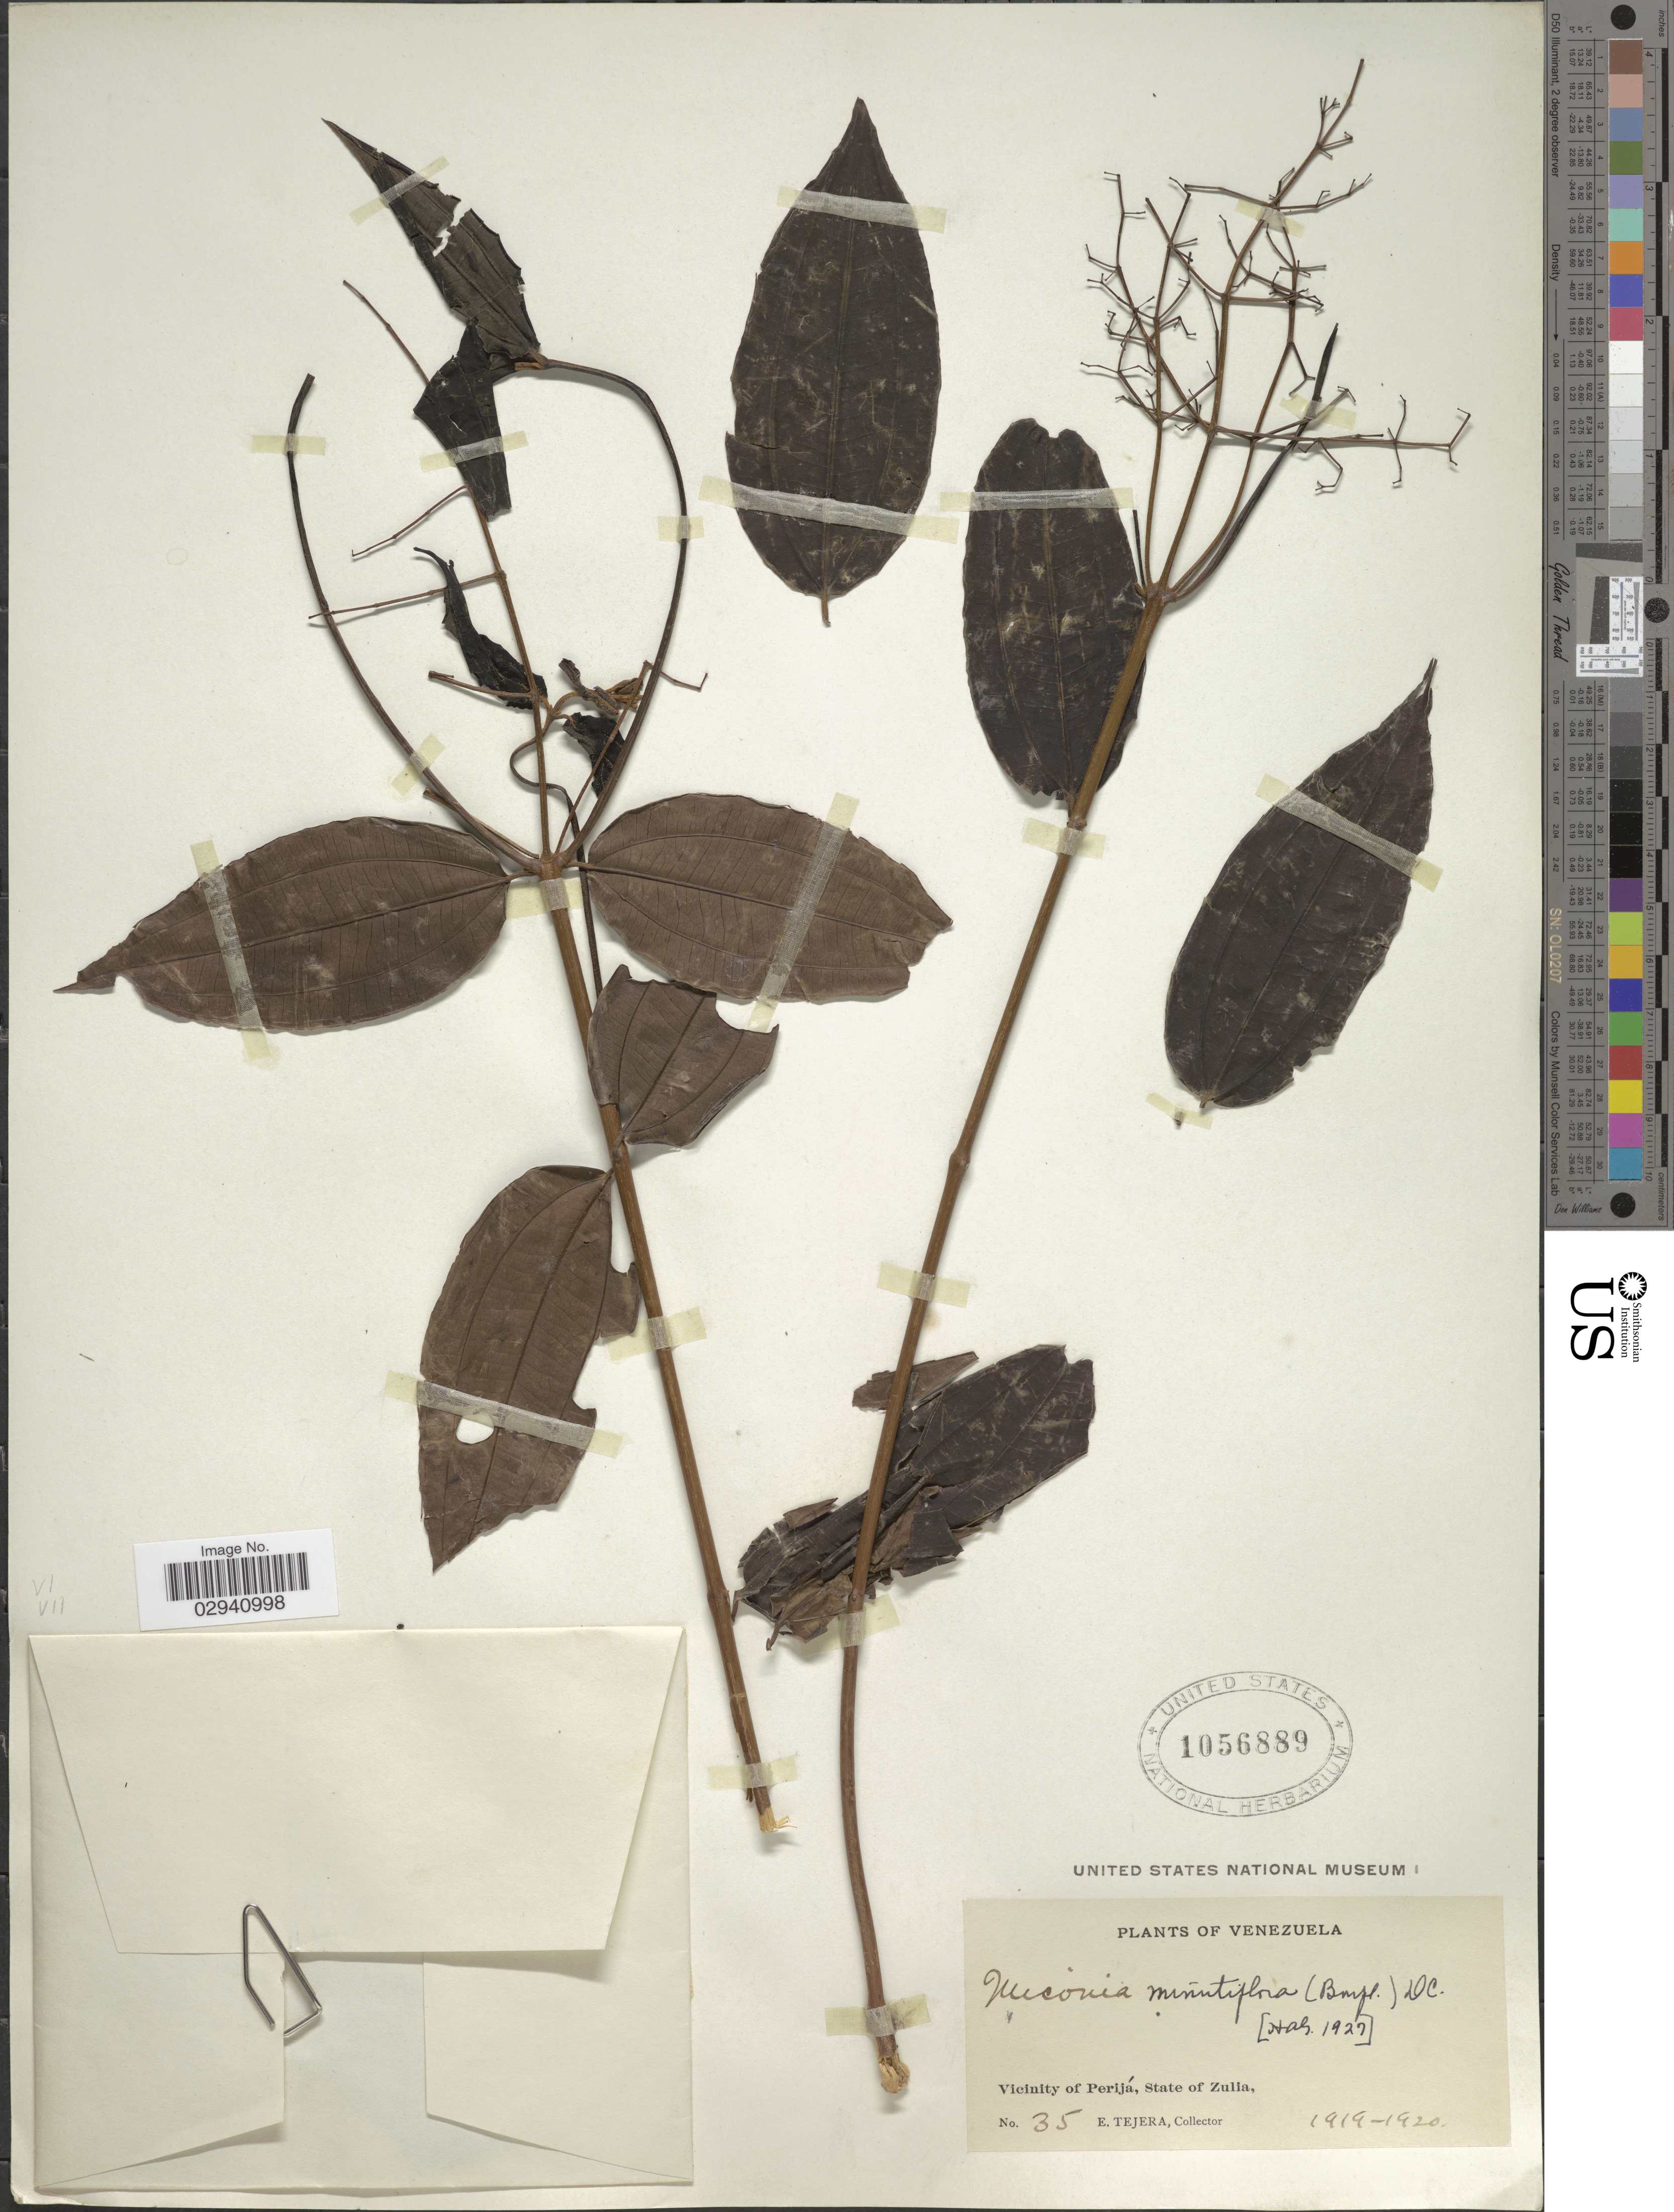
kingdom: Plantae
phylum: Tracheophyta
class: Magnoliopsida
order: Myrtales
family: Melastomataceae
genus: Miconia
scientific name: Miconia minutiflora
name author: (Bonpl.) DC.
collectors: E. Tejera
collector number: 35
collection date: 1919/1920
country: Venezuela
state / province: Zulia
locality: Vicinity of Perijá, State of Zulia.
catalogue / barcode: US 1056889